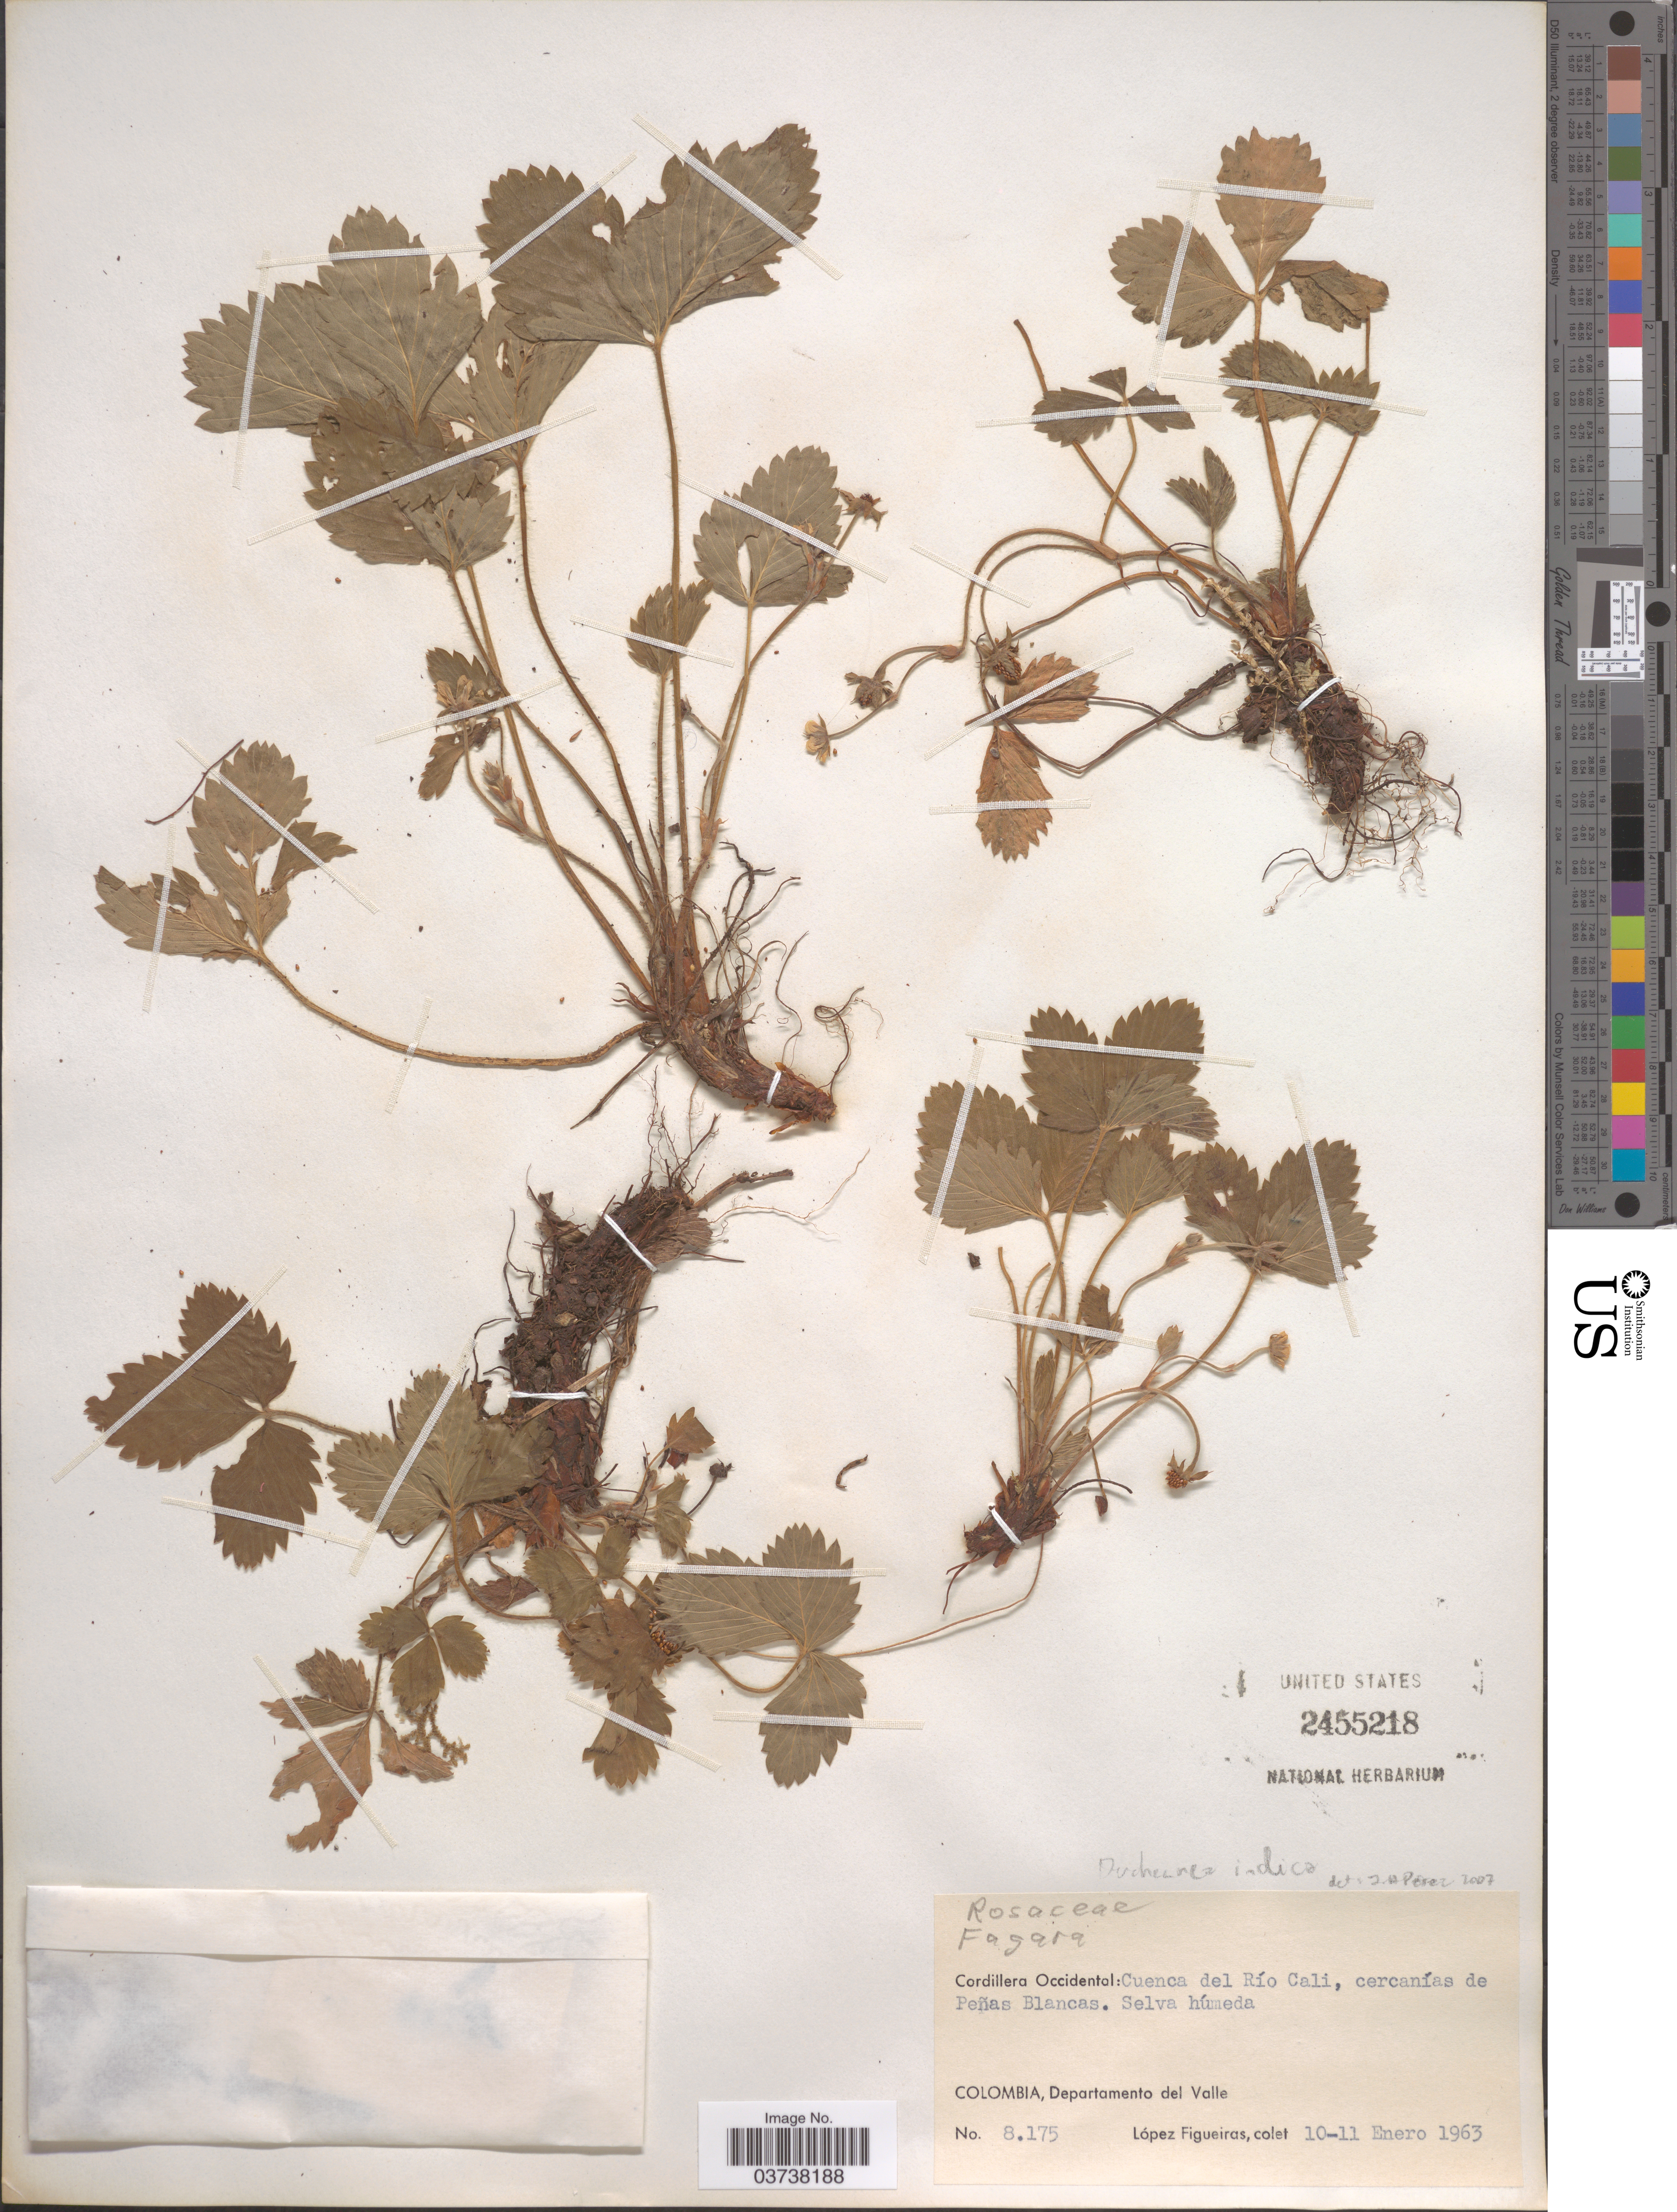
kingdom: Plantae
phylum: Tracheophyta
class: Magnoliopsida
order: Rosales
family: Rosaceae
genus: Potentilla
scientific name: Potentilla indica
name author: (Andrews) Th. Wolf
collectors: M. López Figueiras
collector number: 8175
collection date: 1963-01-10/1963-01-11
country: Colombia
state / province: Valle del Cauca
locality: Cordillera Occidental: Cuenca del Río Cali, cercanías de Peñas Blancas. Departamento del Valle.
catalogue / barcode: US 2455218